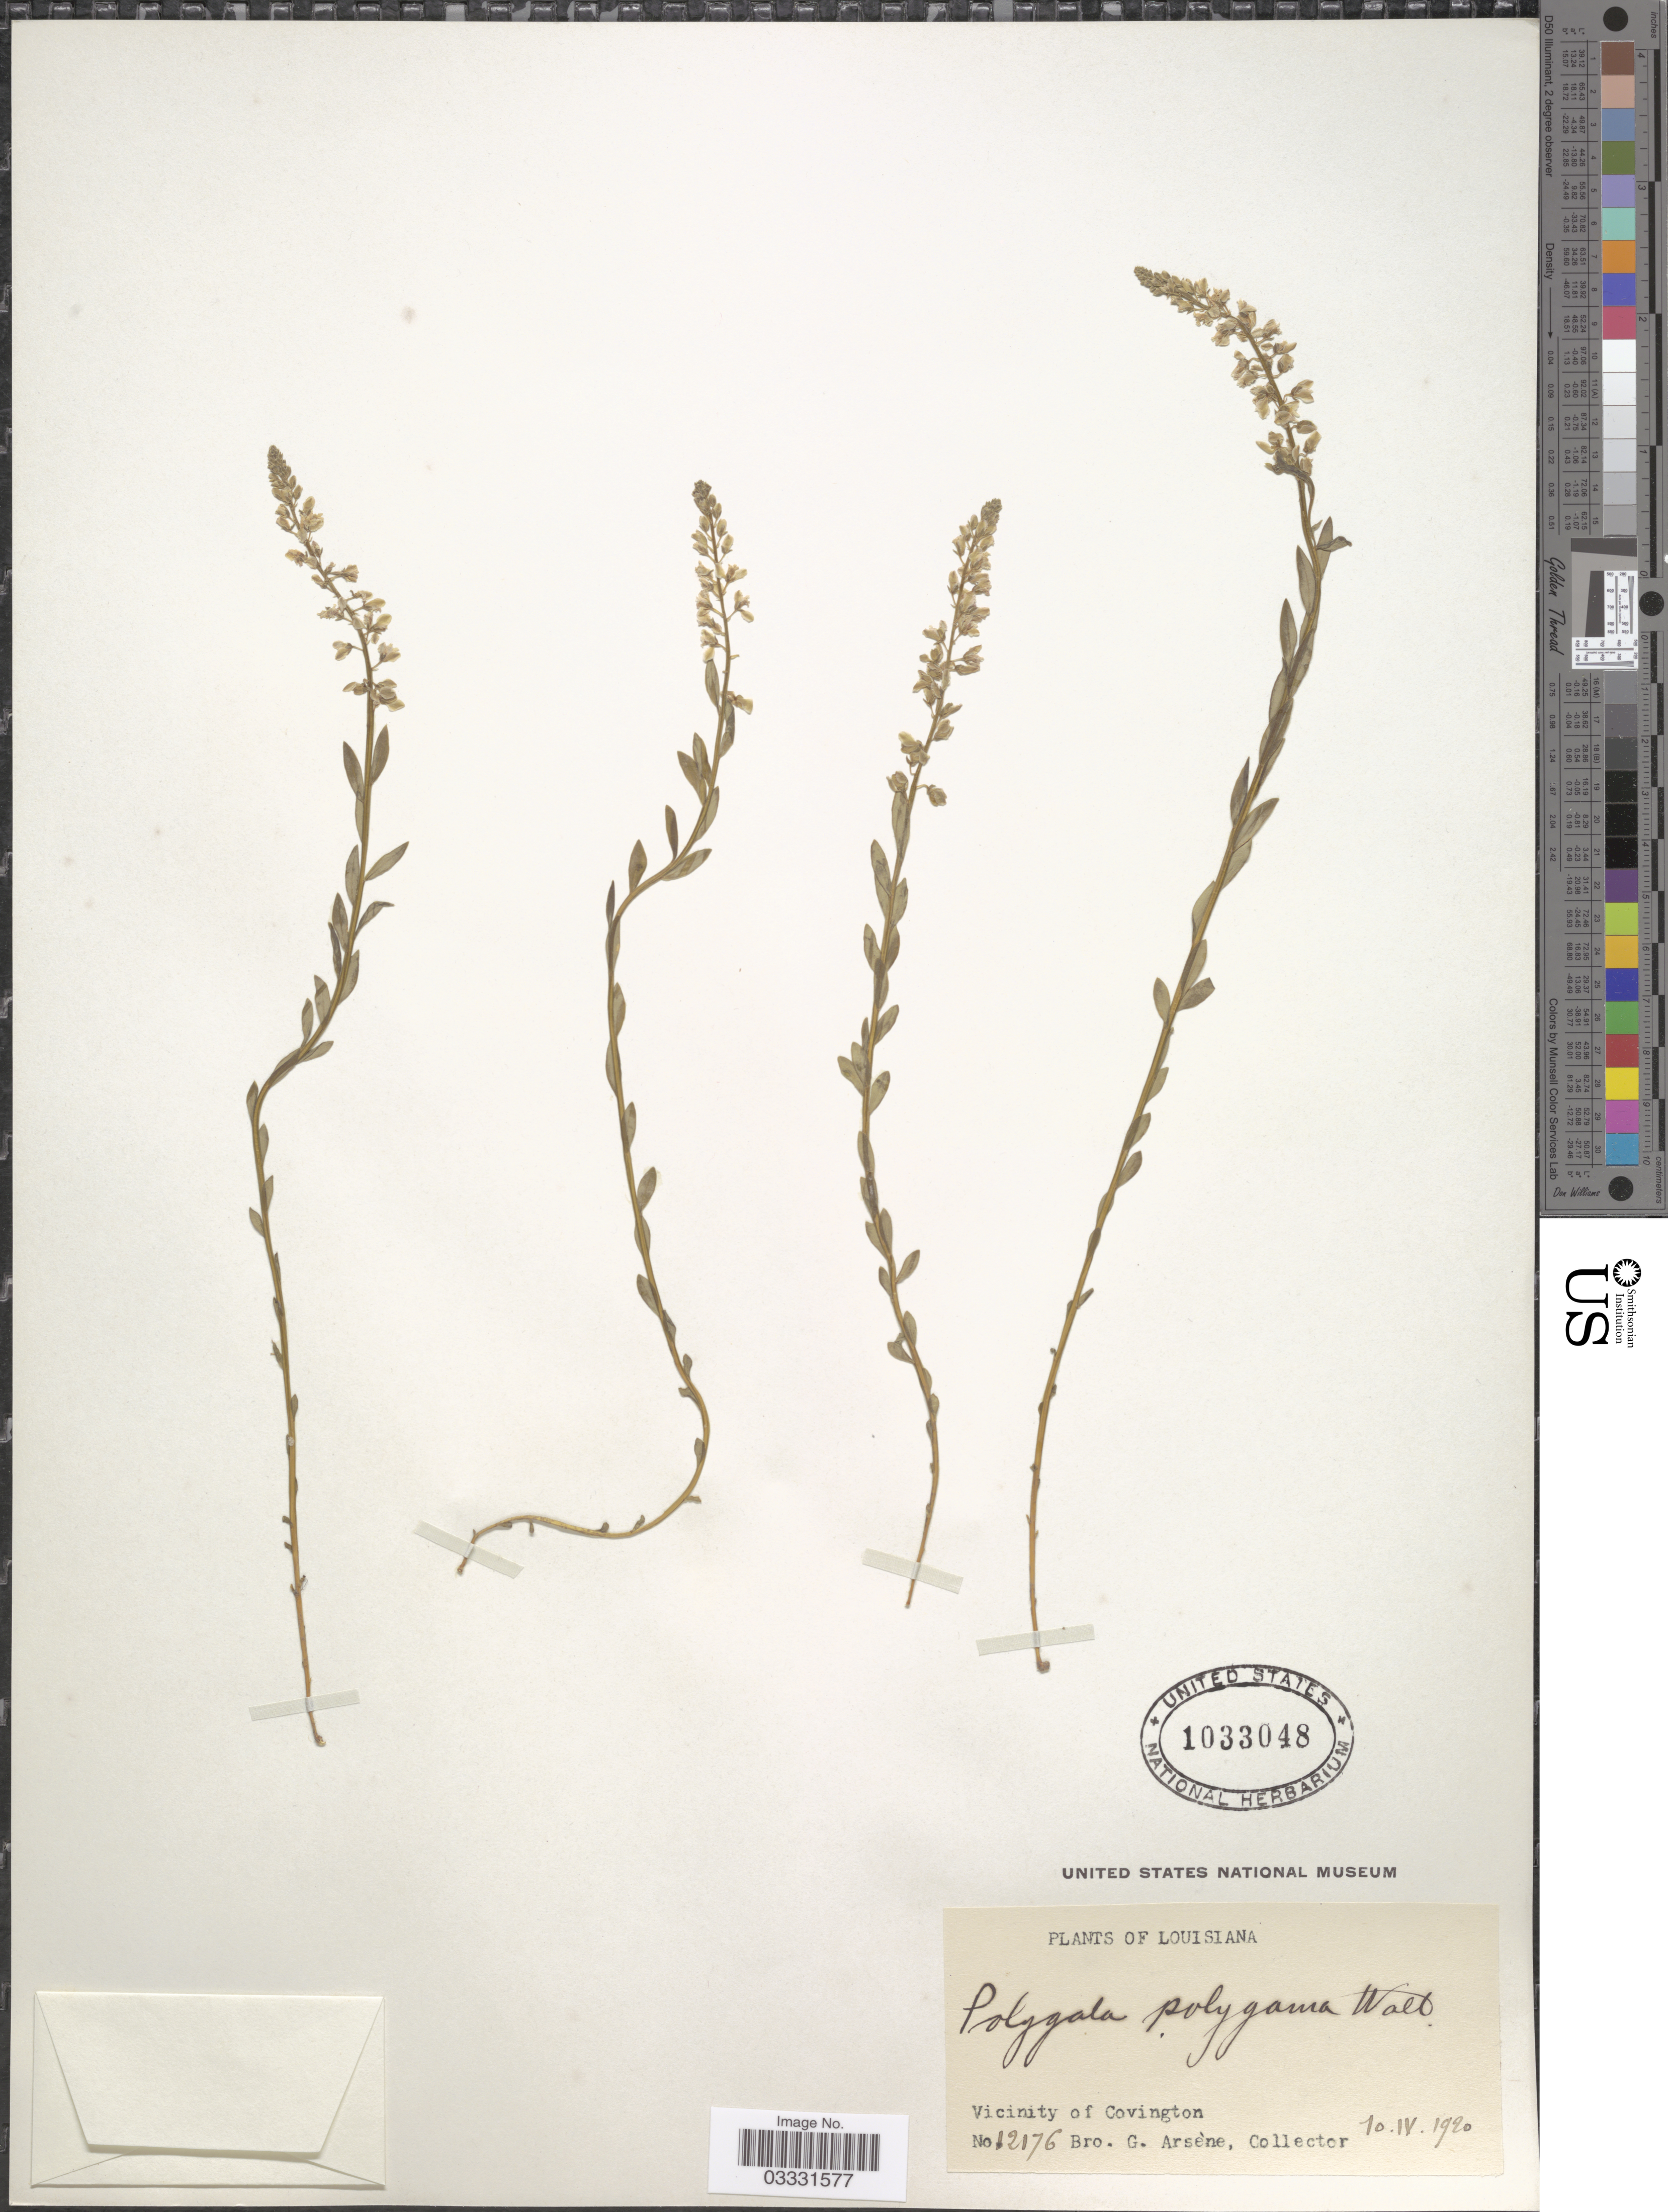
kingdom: Plantae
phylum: Tracheophyta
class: Magnoliopsida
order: Fabales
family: Polygalaceae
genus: Polygala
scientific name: Polygala polygama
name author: Walter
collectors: Bro. G. Arsène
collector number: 12176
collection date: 1920-04-10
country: United States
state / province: Louisiana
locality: Vicinity of Covington.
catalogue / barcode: US 1033048